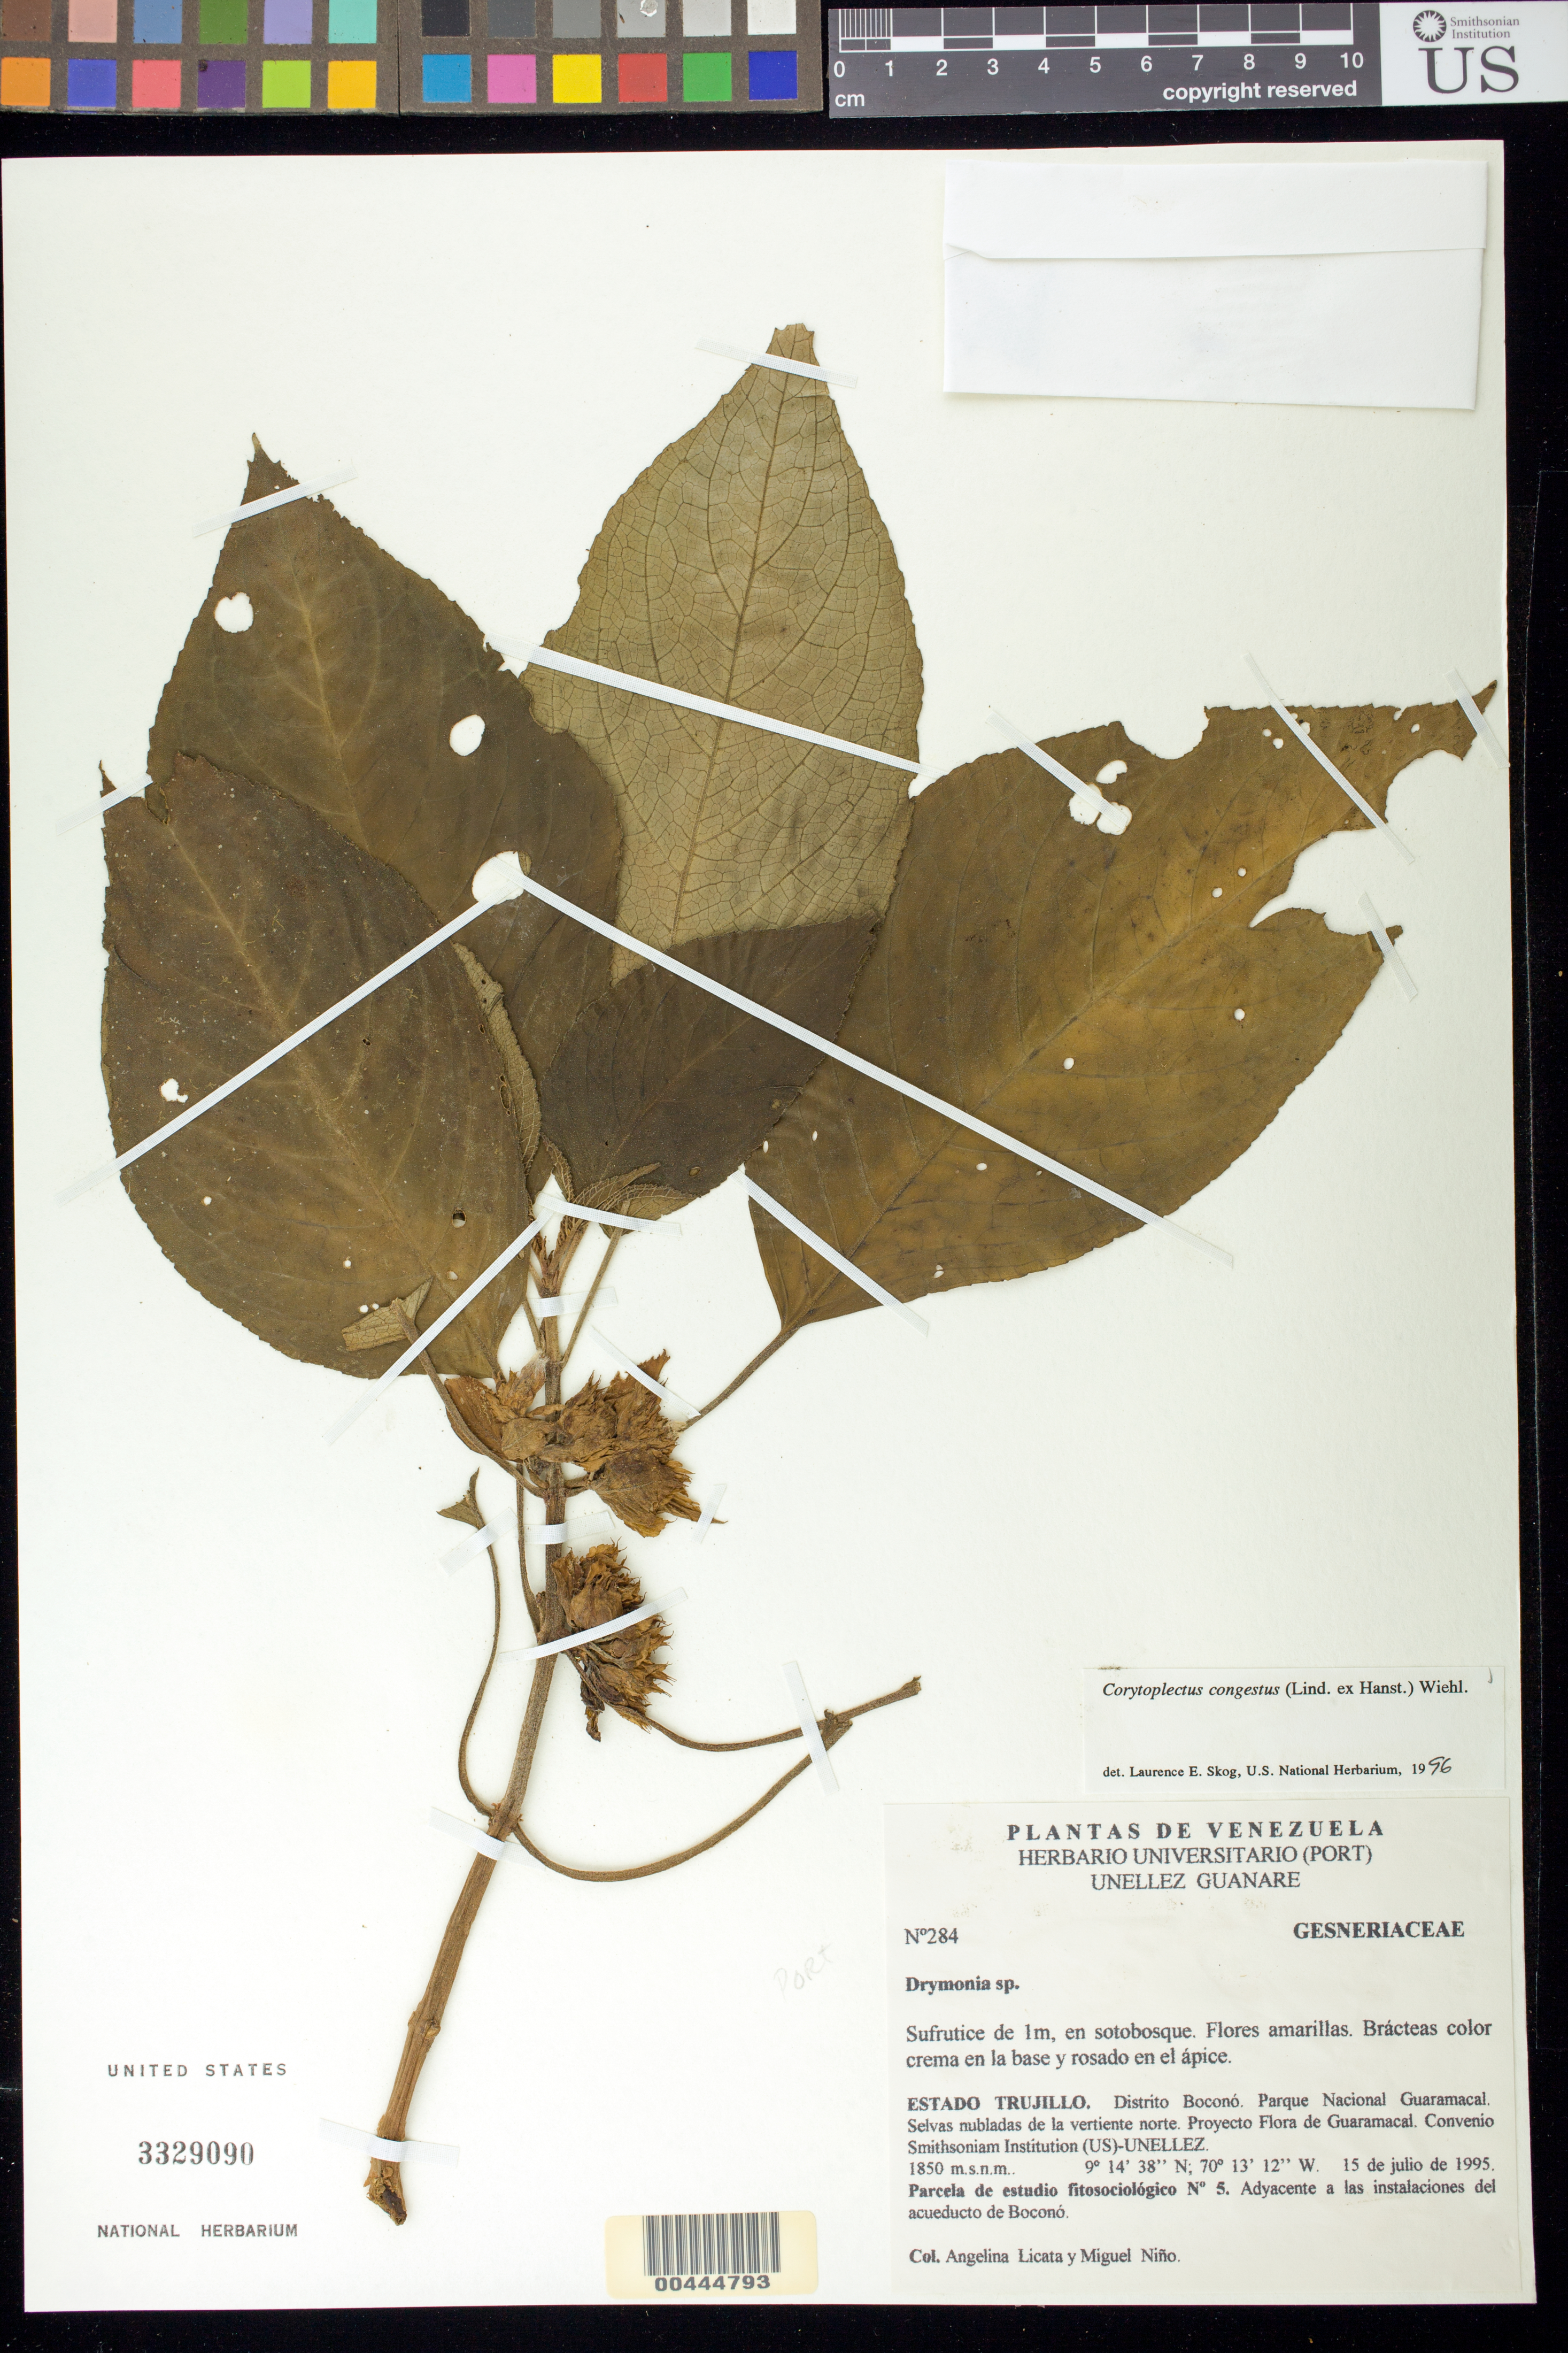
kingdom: Plantae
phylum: Tracheophyta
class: Magnoliopsida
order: Lamiales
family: Gesneriaceae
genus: Corytoplectus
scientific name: Corytoplectus congestus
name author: (Linden ex Hanst.) Wiehler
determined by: Skog, Laurence E.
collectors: A. Licata & S. M. Niño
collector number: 284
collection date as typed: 15 Jul 1995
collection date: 1995-07-15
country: Venezuela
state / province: Trujillo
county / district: Boconó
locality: Parque Nacional Guaramacal, adyacente a las instalaciones del acueducto de Boconó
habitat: Selvas nubladas de la vertiente norte; en sotobosque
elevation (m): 1850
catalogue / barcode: US 3329090